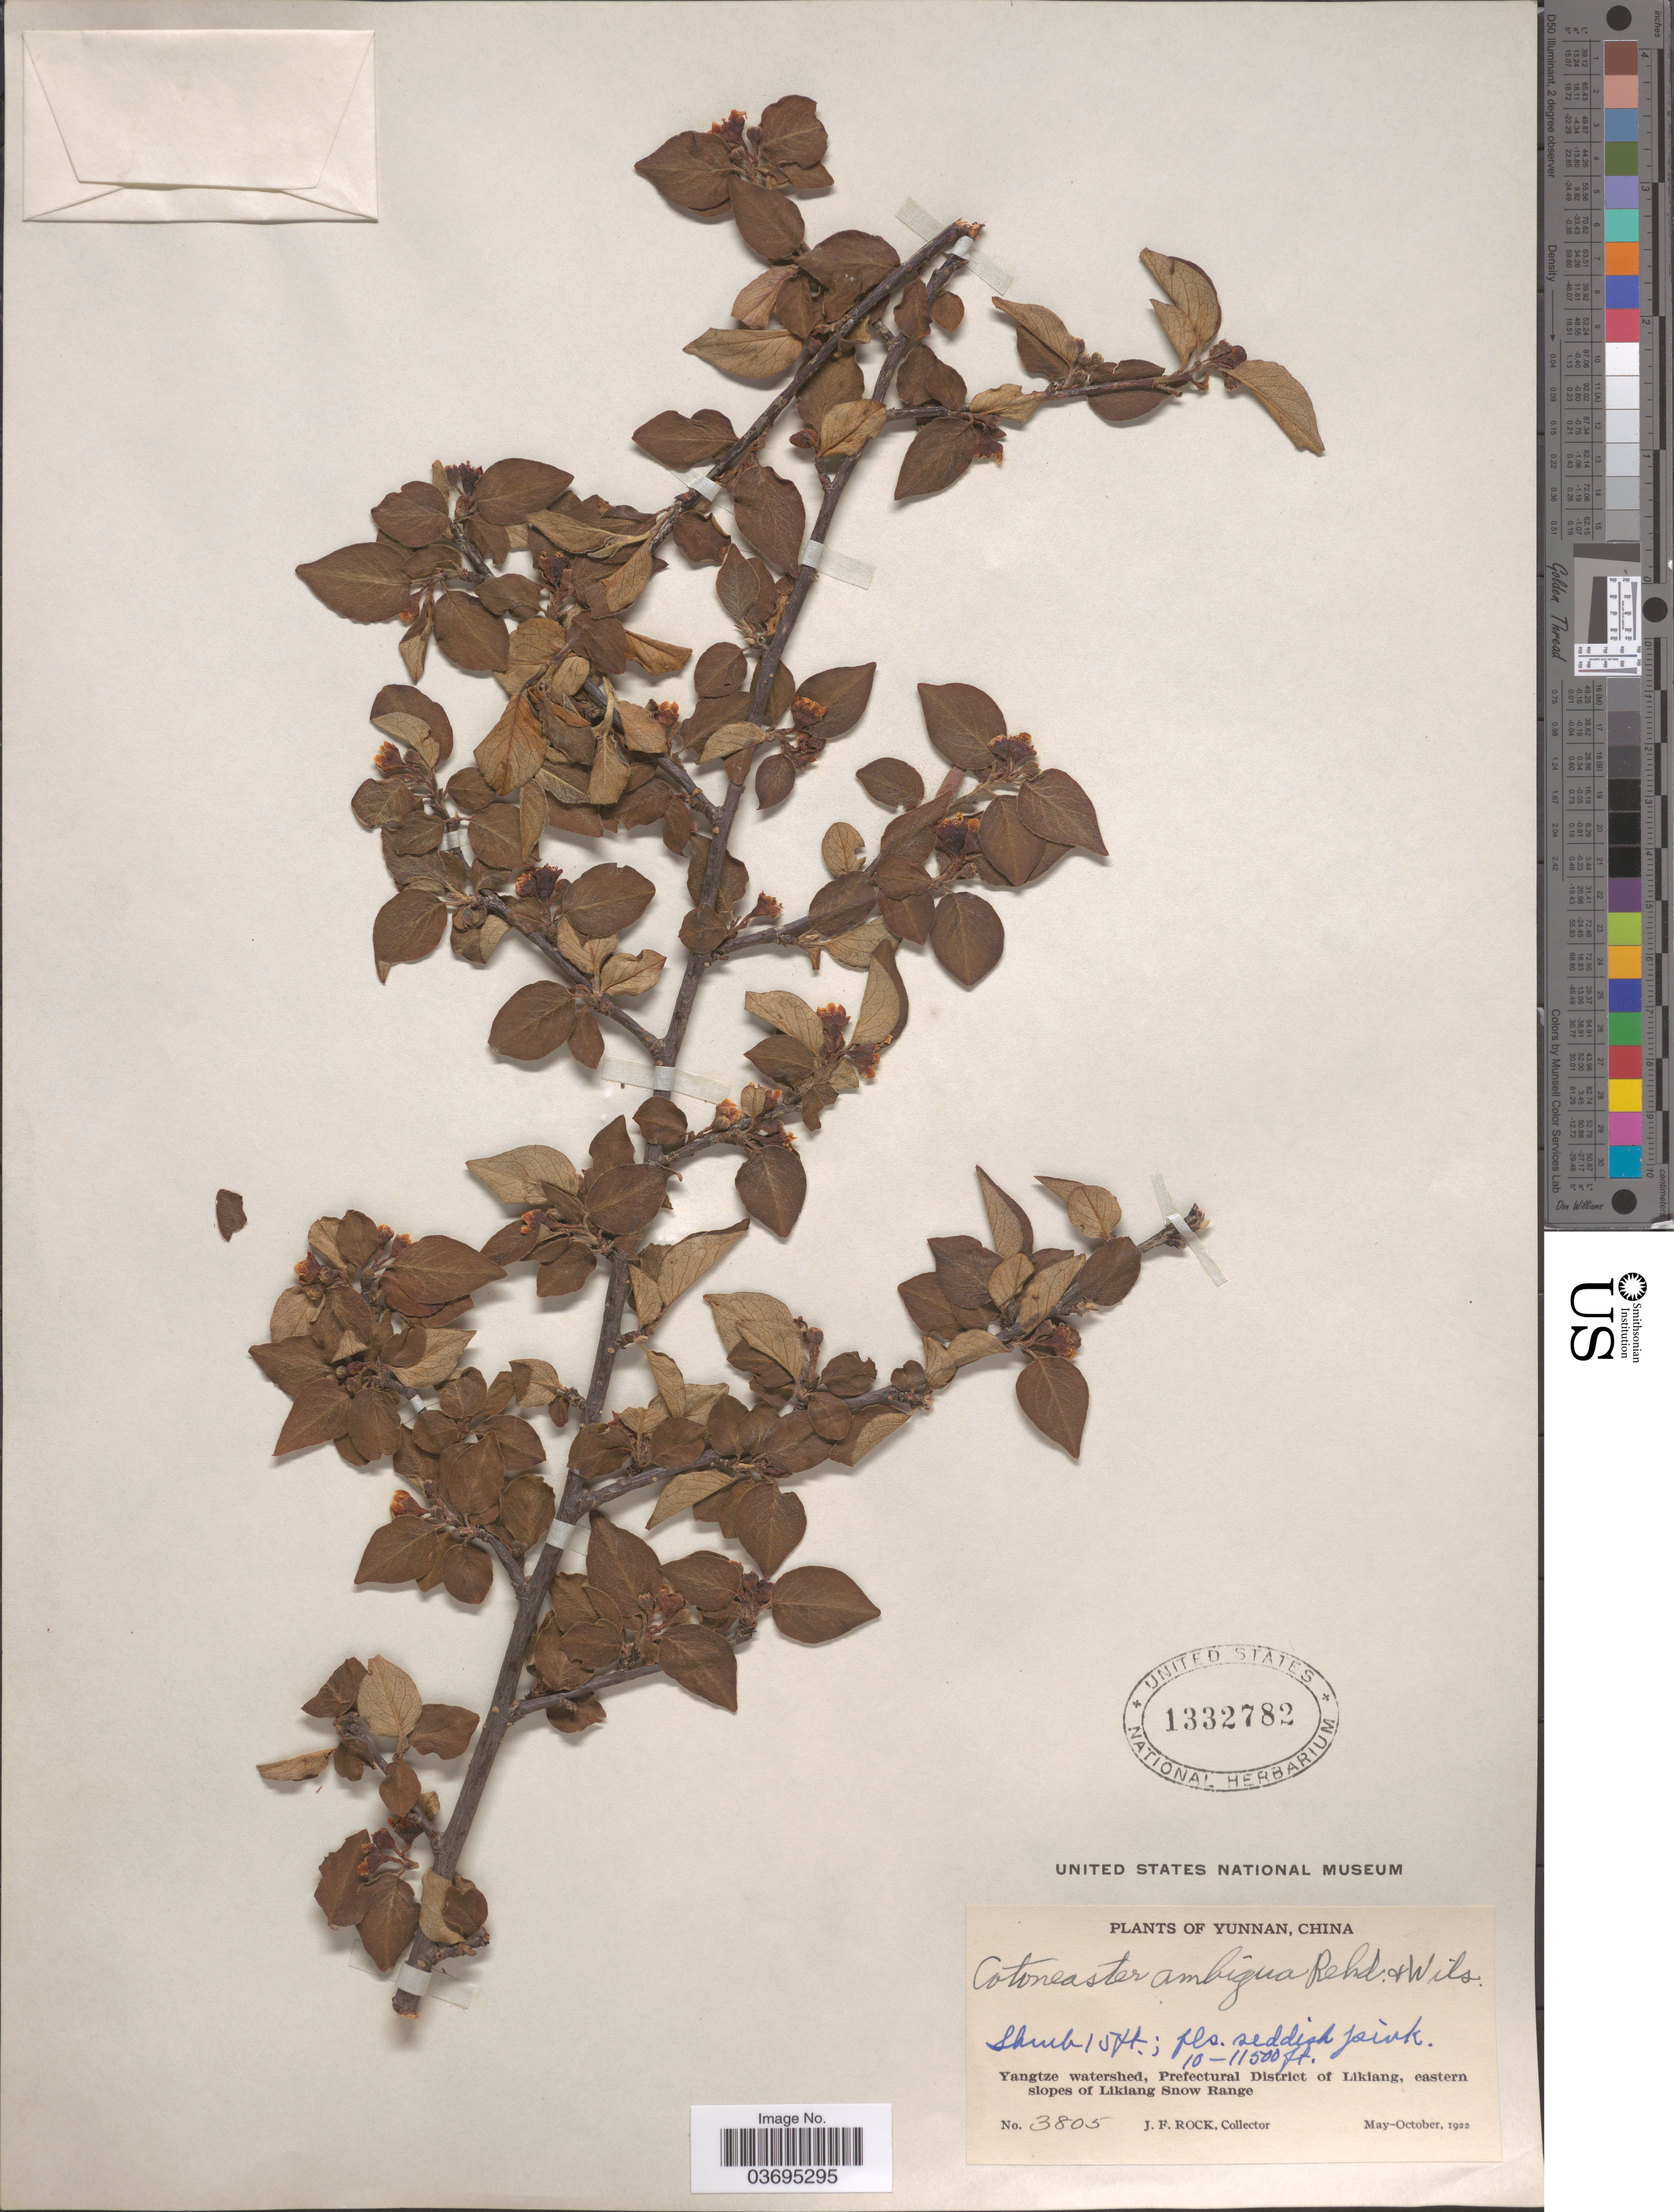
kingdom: Plantae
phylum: Tracheophyta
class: Magnoliopsida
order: Rosales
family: Rosaceae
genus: Cotoneaster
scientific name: Cotoneaster ambiguus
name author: Rehder & E.H. Wilson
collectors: J. Rock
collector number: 3805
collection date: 1922-05/1922-10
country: China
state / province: Yunnan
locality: Yangtze watershed, Prefectural District of Likiang, eastern slopes of Likiang Snow Range.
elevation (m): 3048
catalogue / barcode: US 1332782